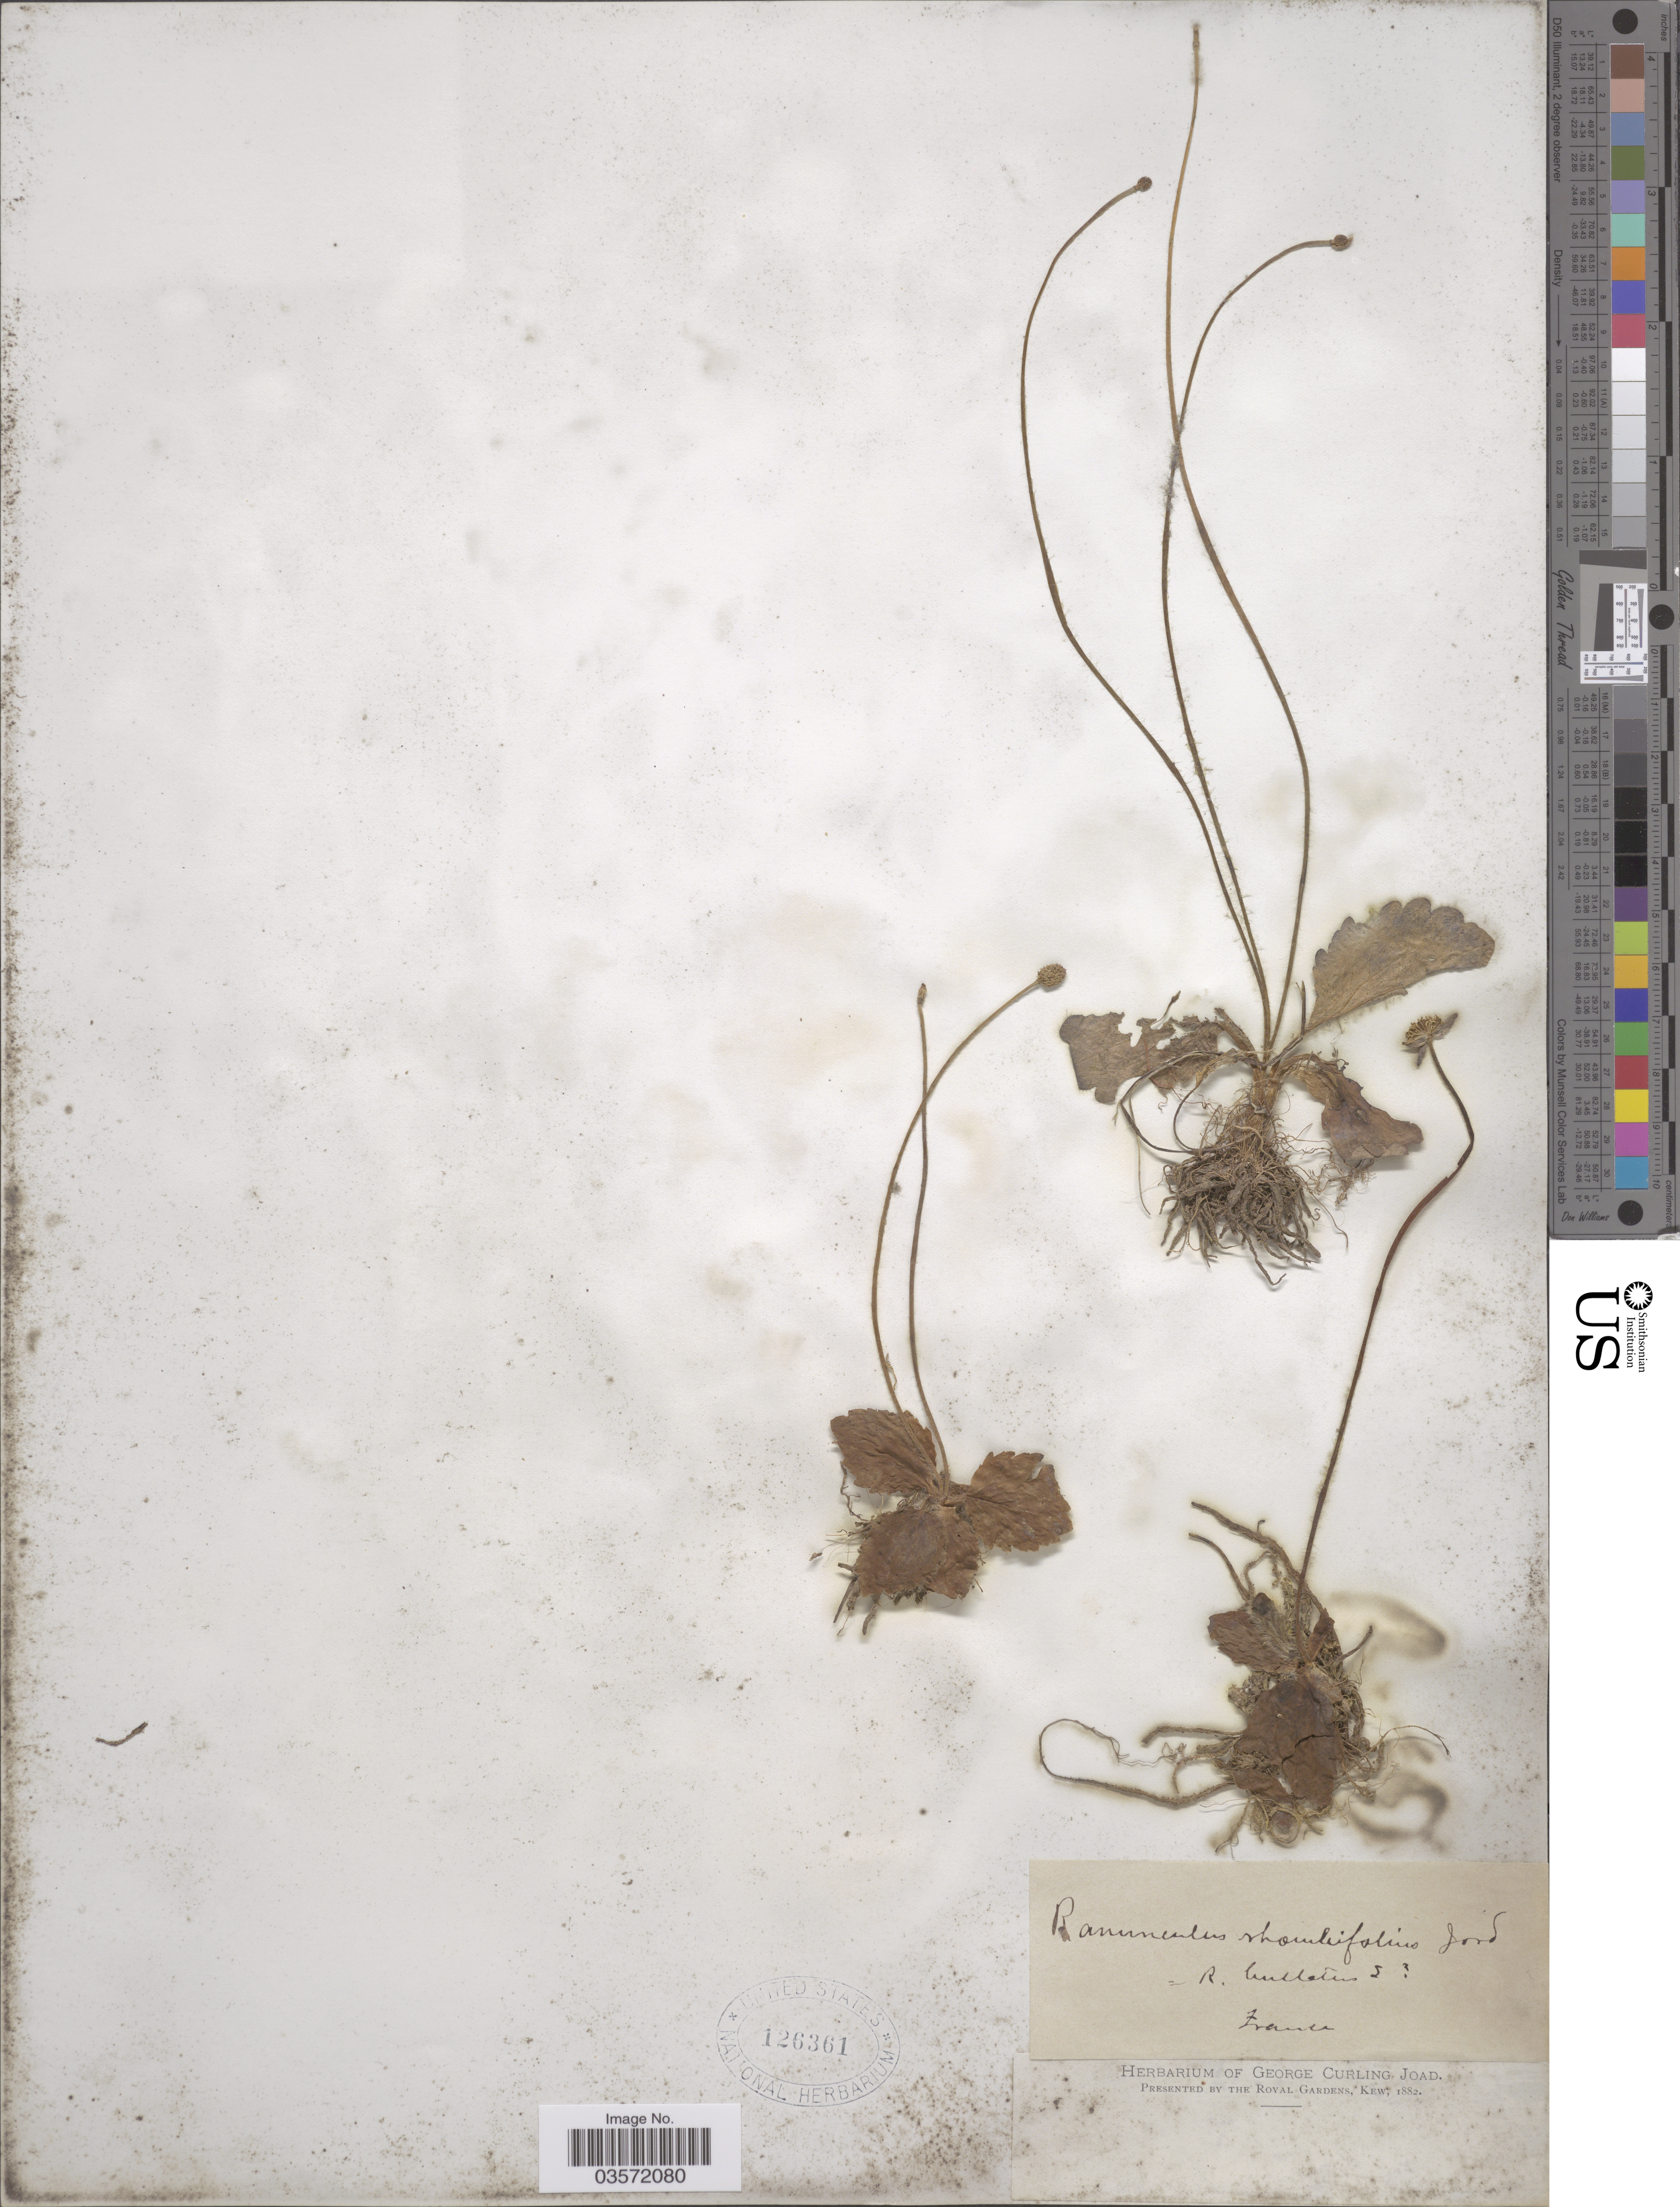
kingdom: Plantae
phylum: Tracheophyta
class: Magnoliopsida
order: Ranunculales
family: Ranunculaceae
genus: Ranunculus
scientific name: Ranunculus rhombifolius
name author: Jord. & Fourr.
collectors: ex herb. George Curling Joad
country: France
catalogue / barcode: US 126361